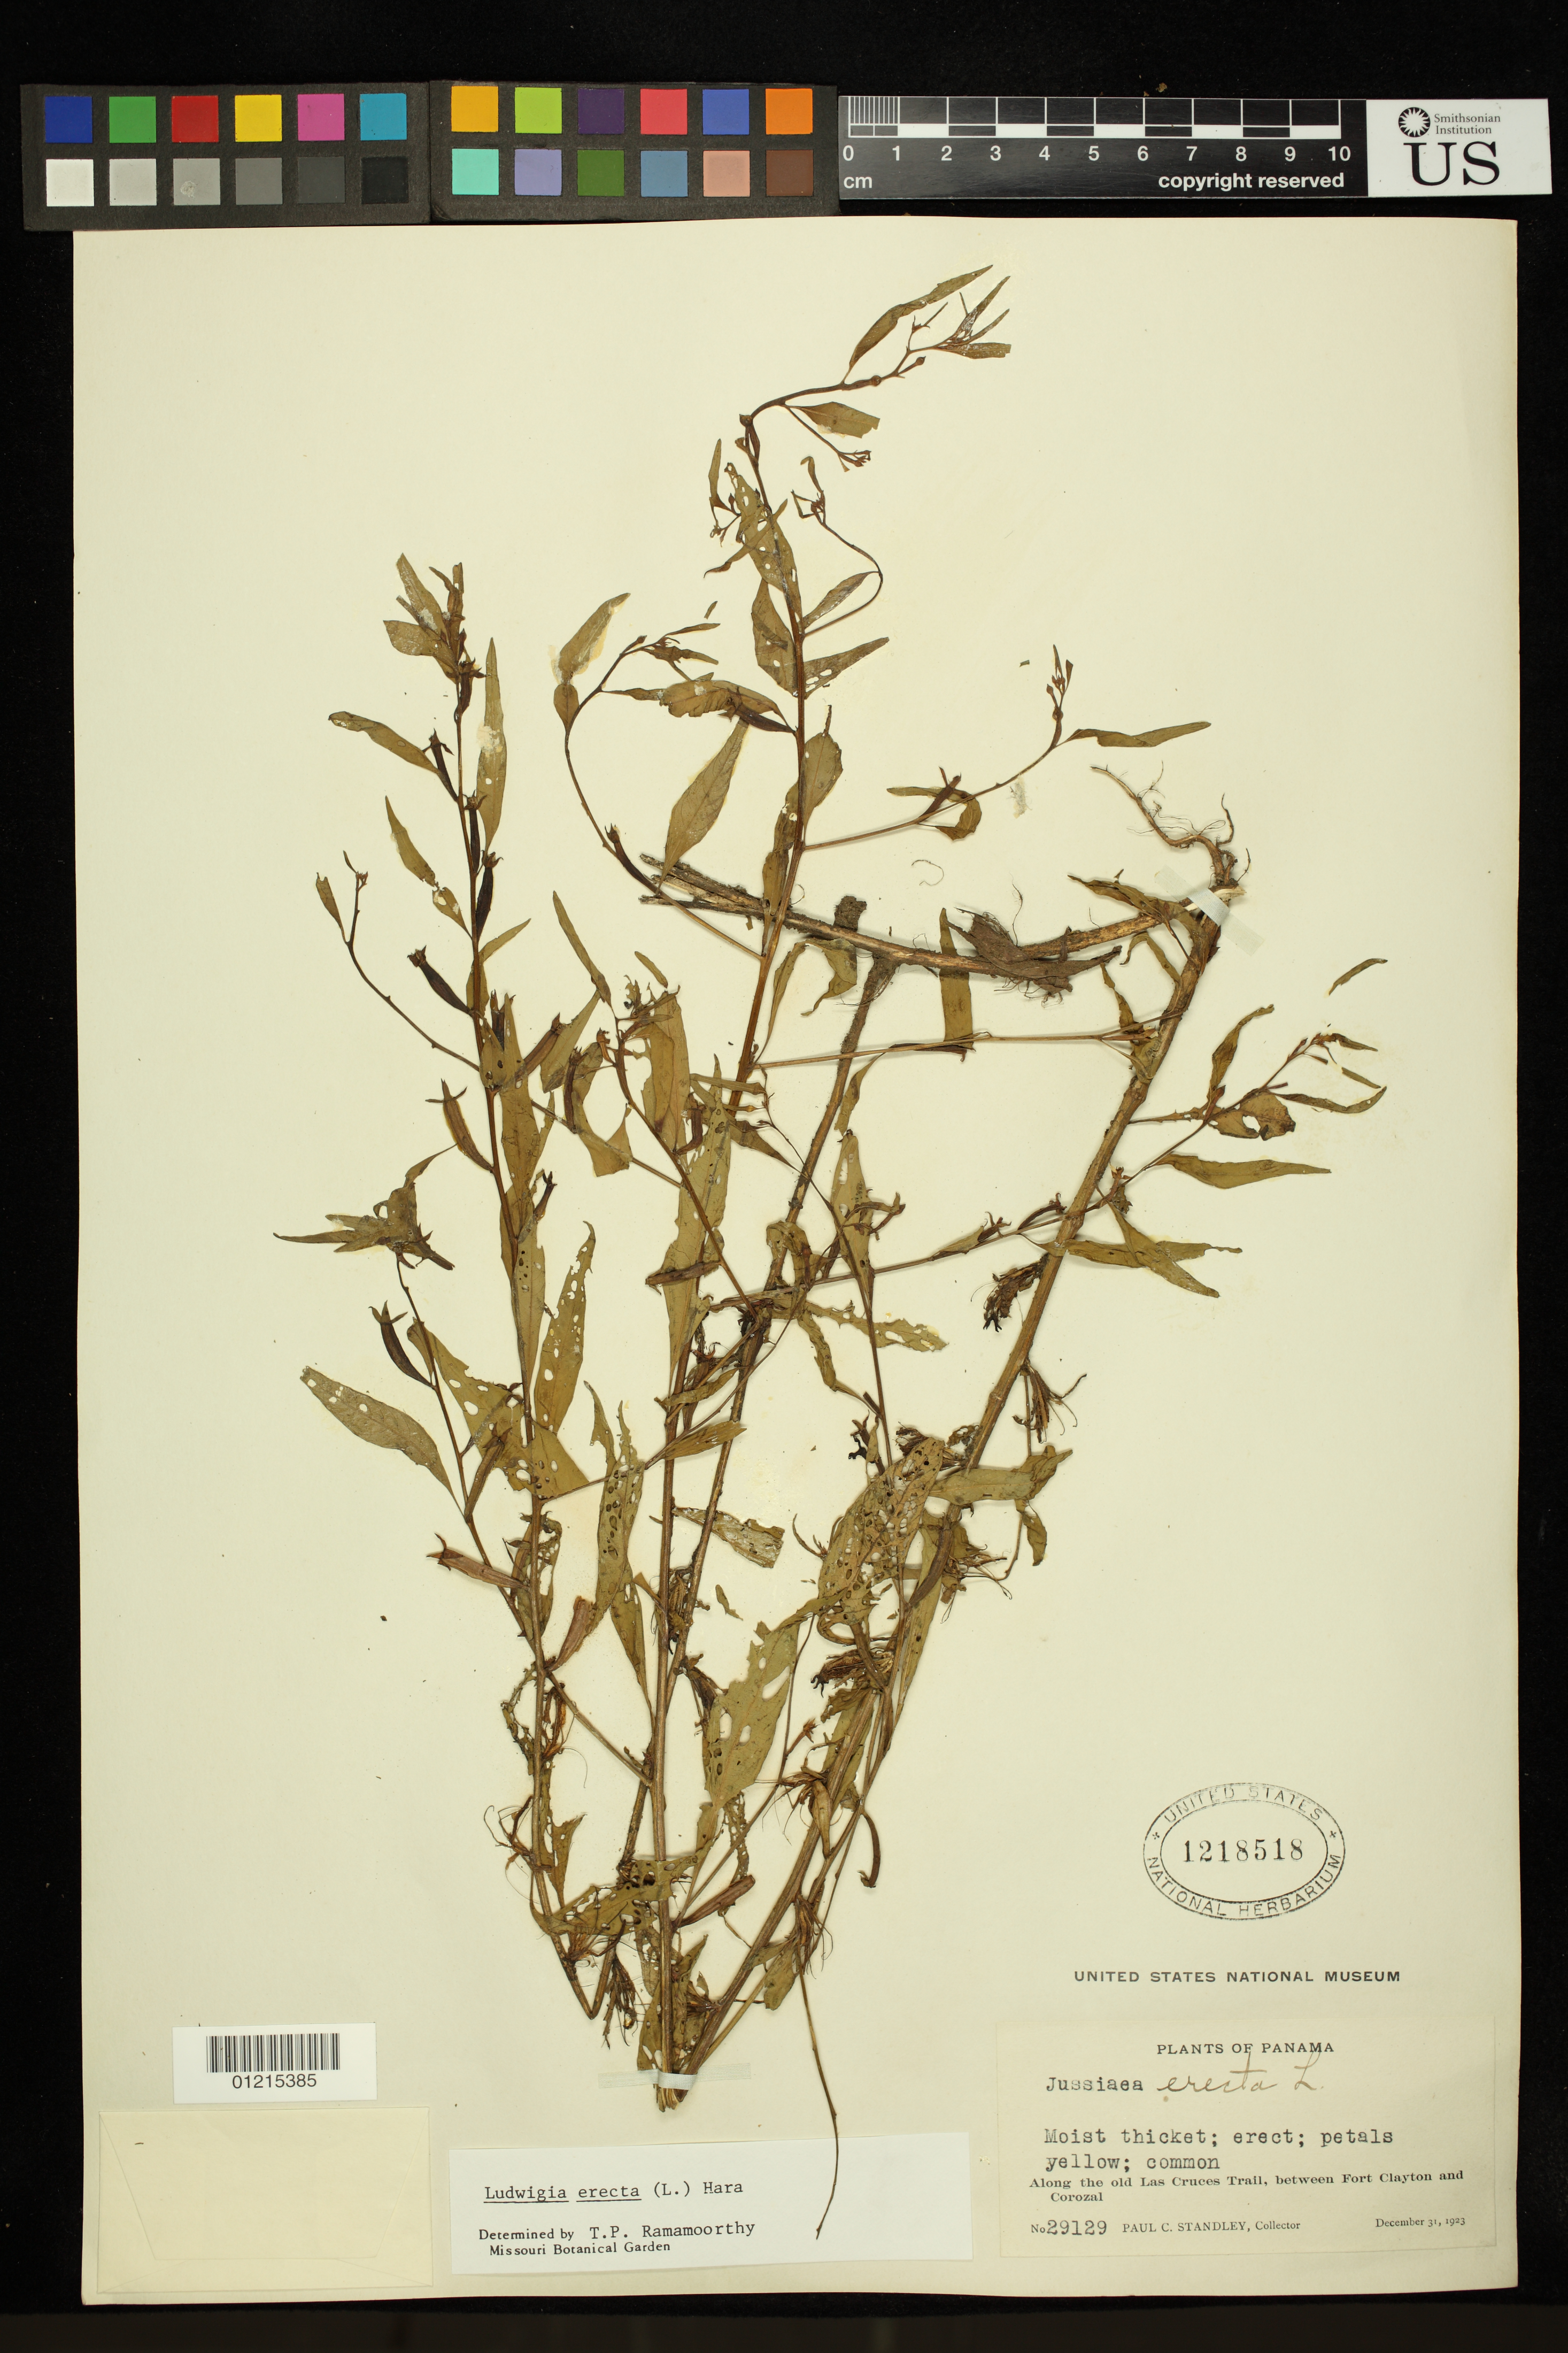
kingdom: Plantae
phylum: Tracheophyta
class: Magnoliopsida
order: Myrtales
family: Onagraceae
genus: Ludwigia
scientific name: Ludwigia erecta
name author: (L.) H. Hara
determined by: Ramamoorthy, T. P.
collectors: P. C. Standley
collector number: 29129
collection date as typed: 31 Dec 1923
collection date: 1923-12-31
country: Panama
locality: Along the old Las Cruces Trail between Fort Clayton and Corozal.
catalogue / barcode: US 1218518